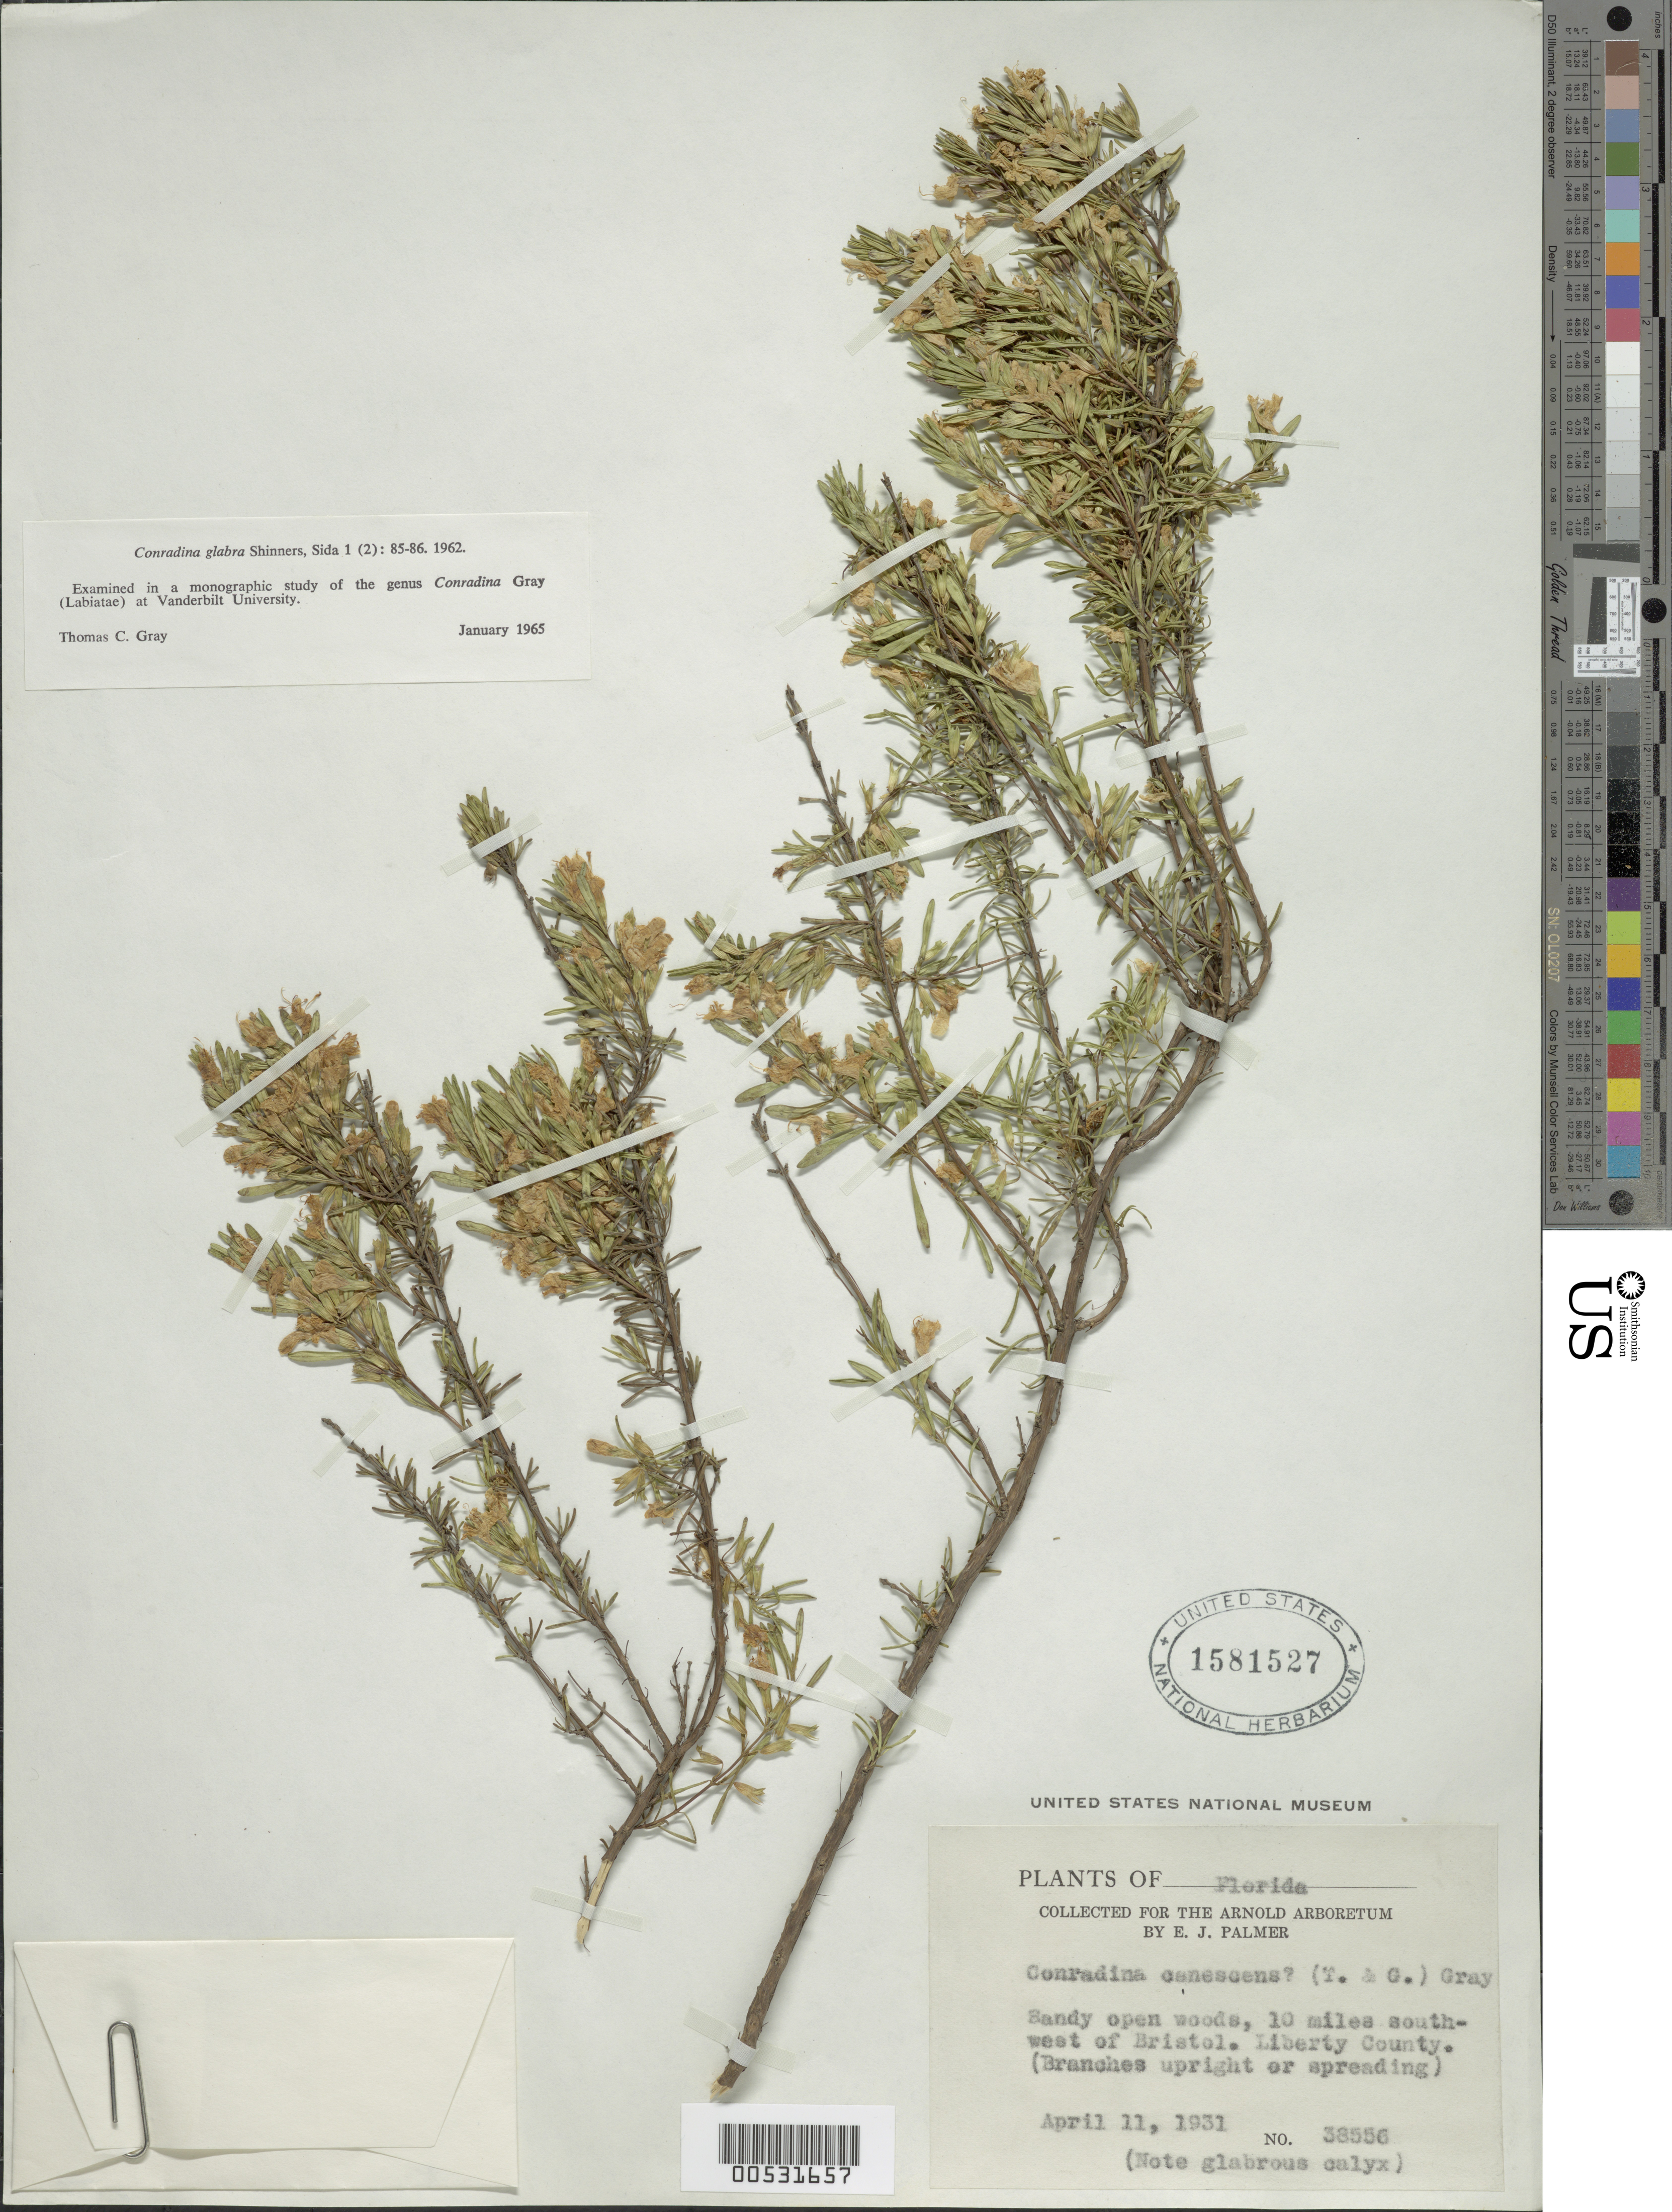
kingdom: Plantae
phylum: Tracheophyta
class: Magnoliopsida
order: Lamiales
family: Lamiaceae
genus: Conradina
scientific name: Conradina glabra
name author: Shinners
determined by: Gray, T. C.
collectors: E. J. Palmer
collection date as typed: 11 Apr 1931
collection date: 1931-04-11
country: United States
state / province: Florida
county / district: Liberty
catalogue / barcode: US 1581527